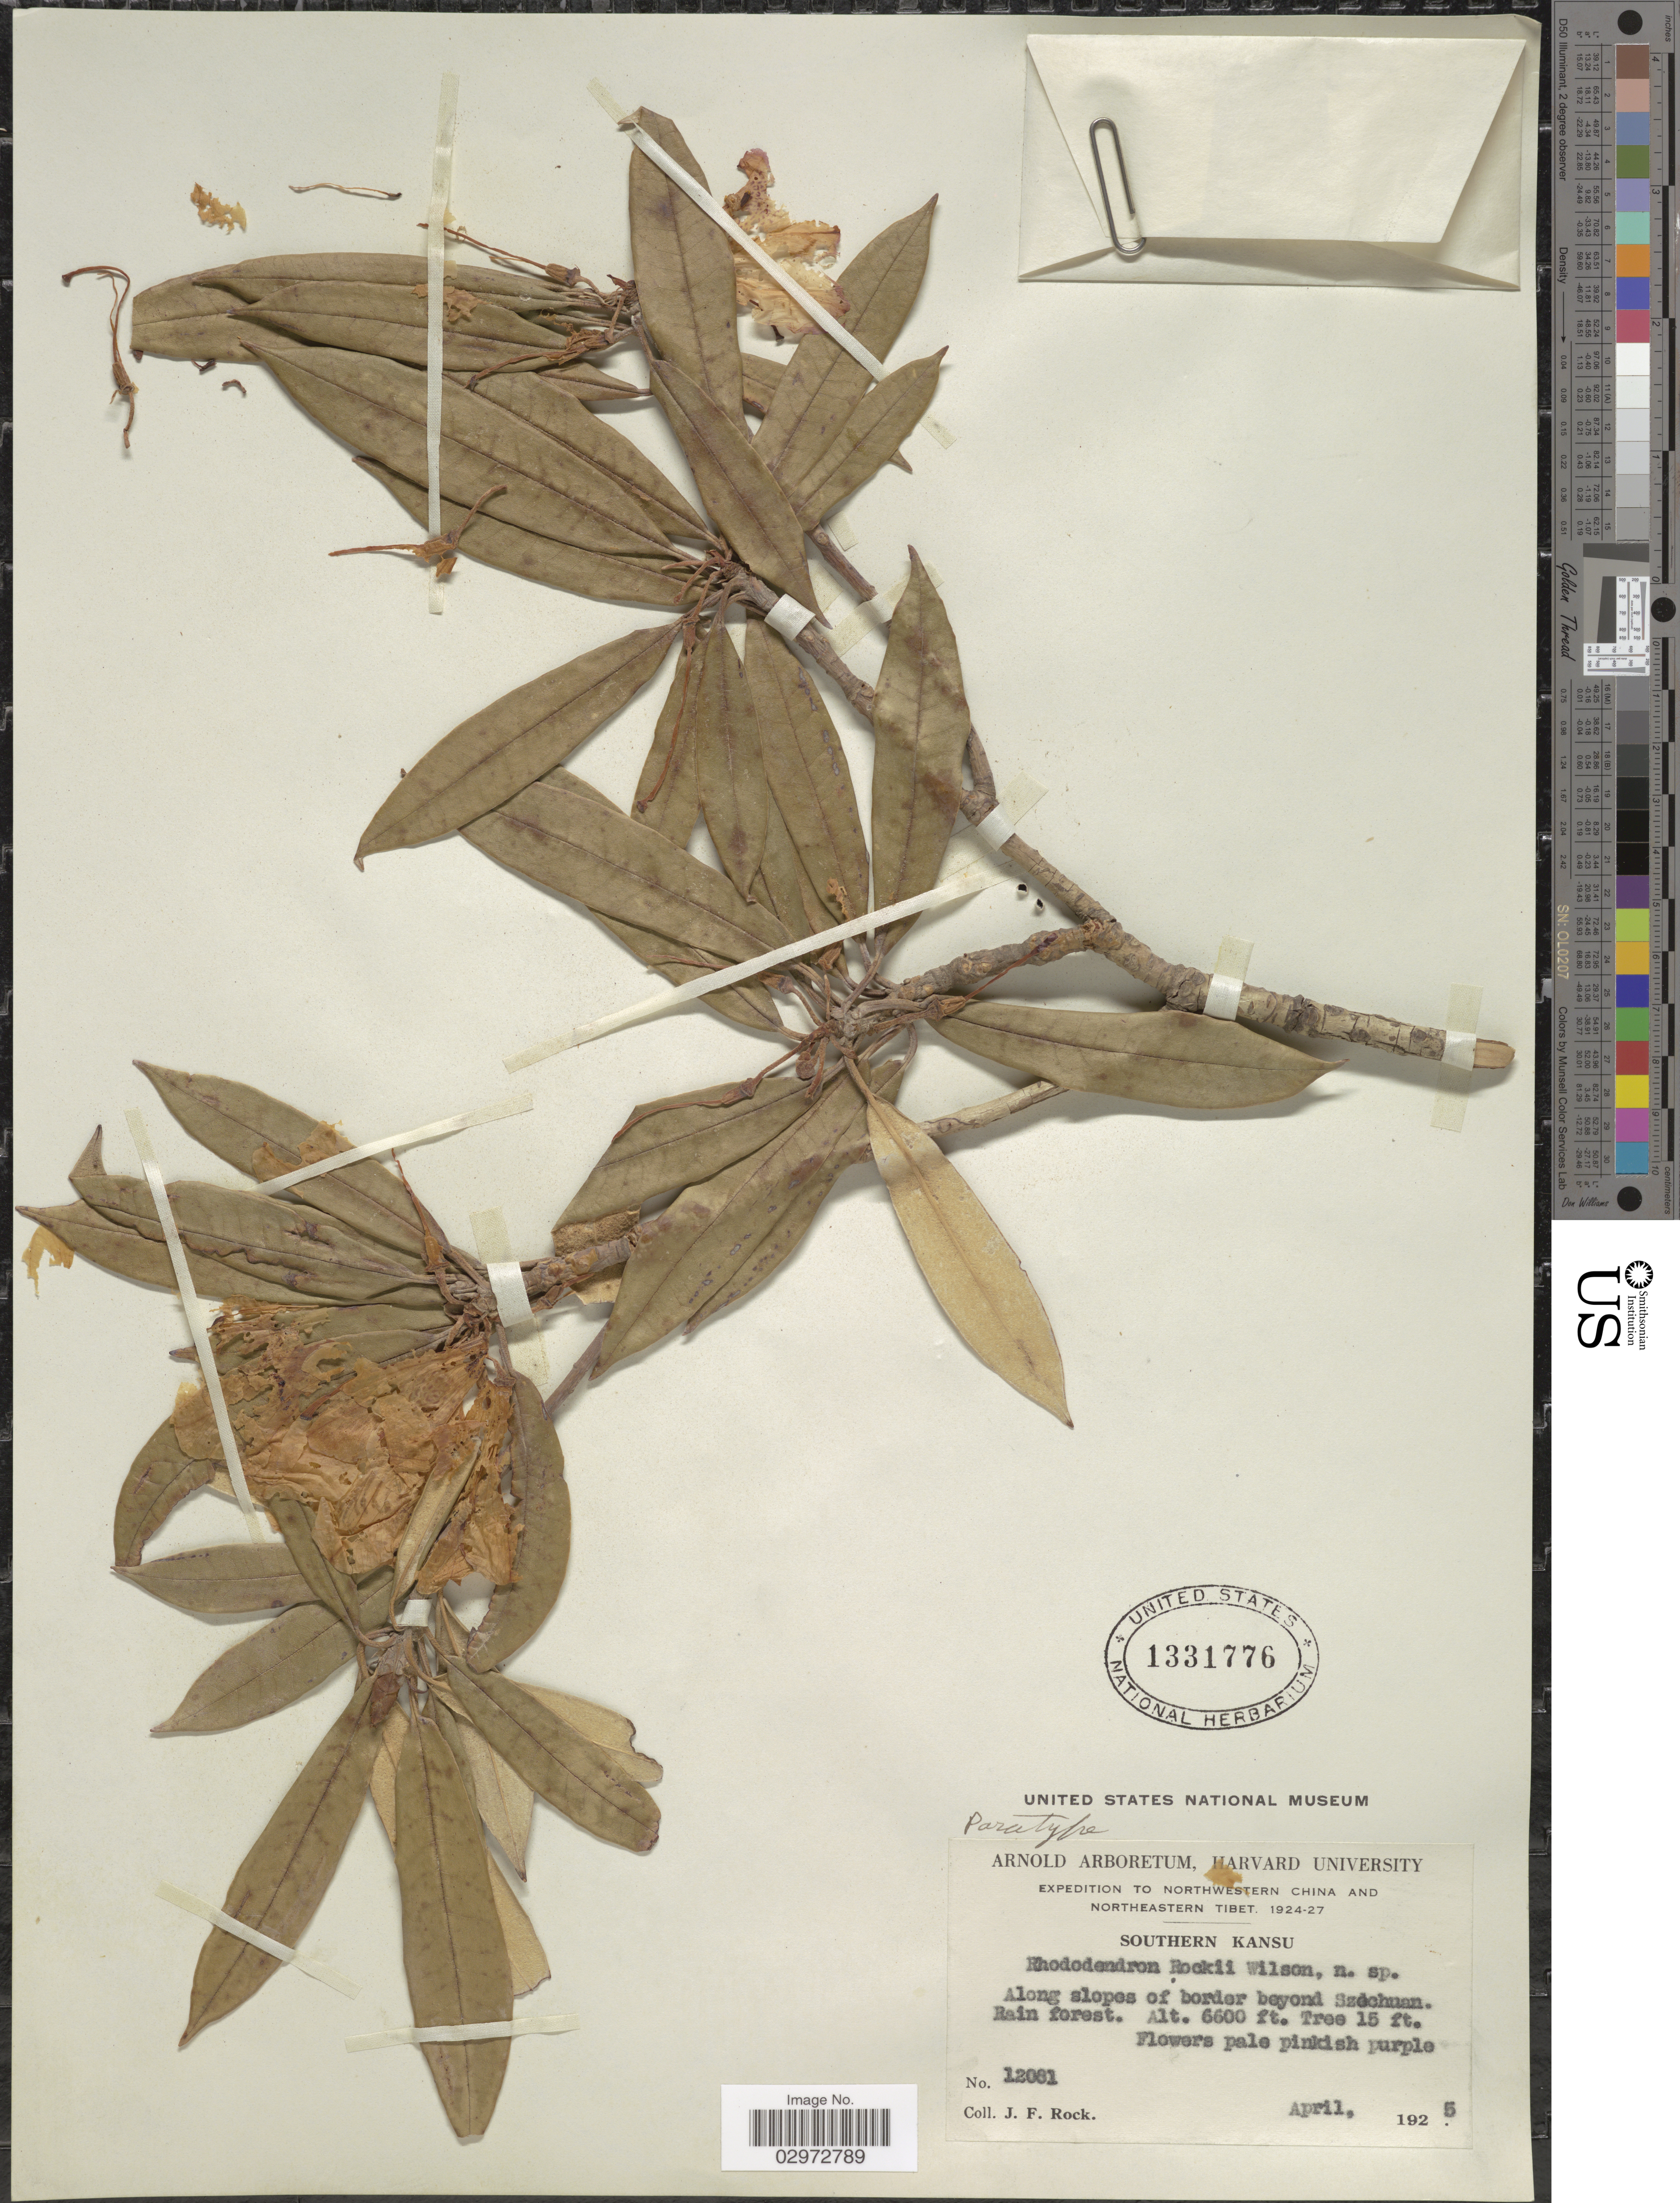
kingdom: Plantae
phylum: Tracheophyta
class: Magnoliopsida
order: Ericales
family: Ericaceae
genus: Rhododendron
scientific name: Rhododendron rockii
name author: E.H. Wilson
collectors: J. Rock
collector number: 12081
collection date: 1925-04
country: China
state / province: Gansu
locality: Northwestern China. Southern Kansu. Along slopes of border beyond Szechuan.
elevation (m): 2012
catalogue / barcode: US 1331776